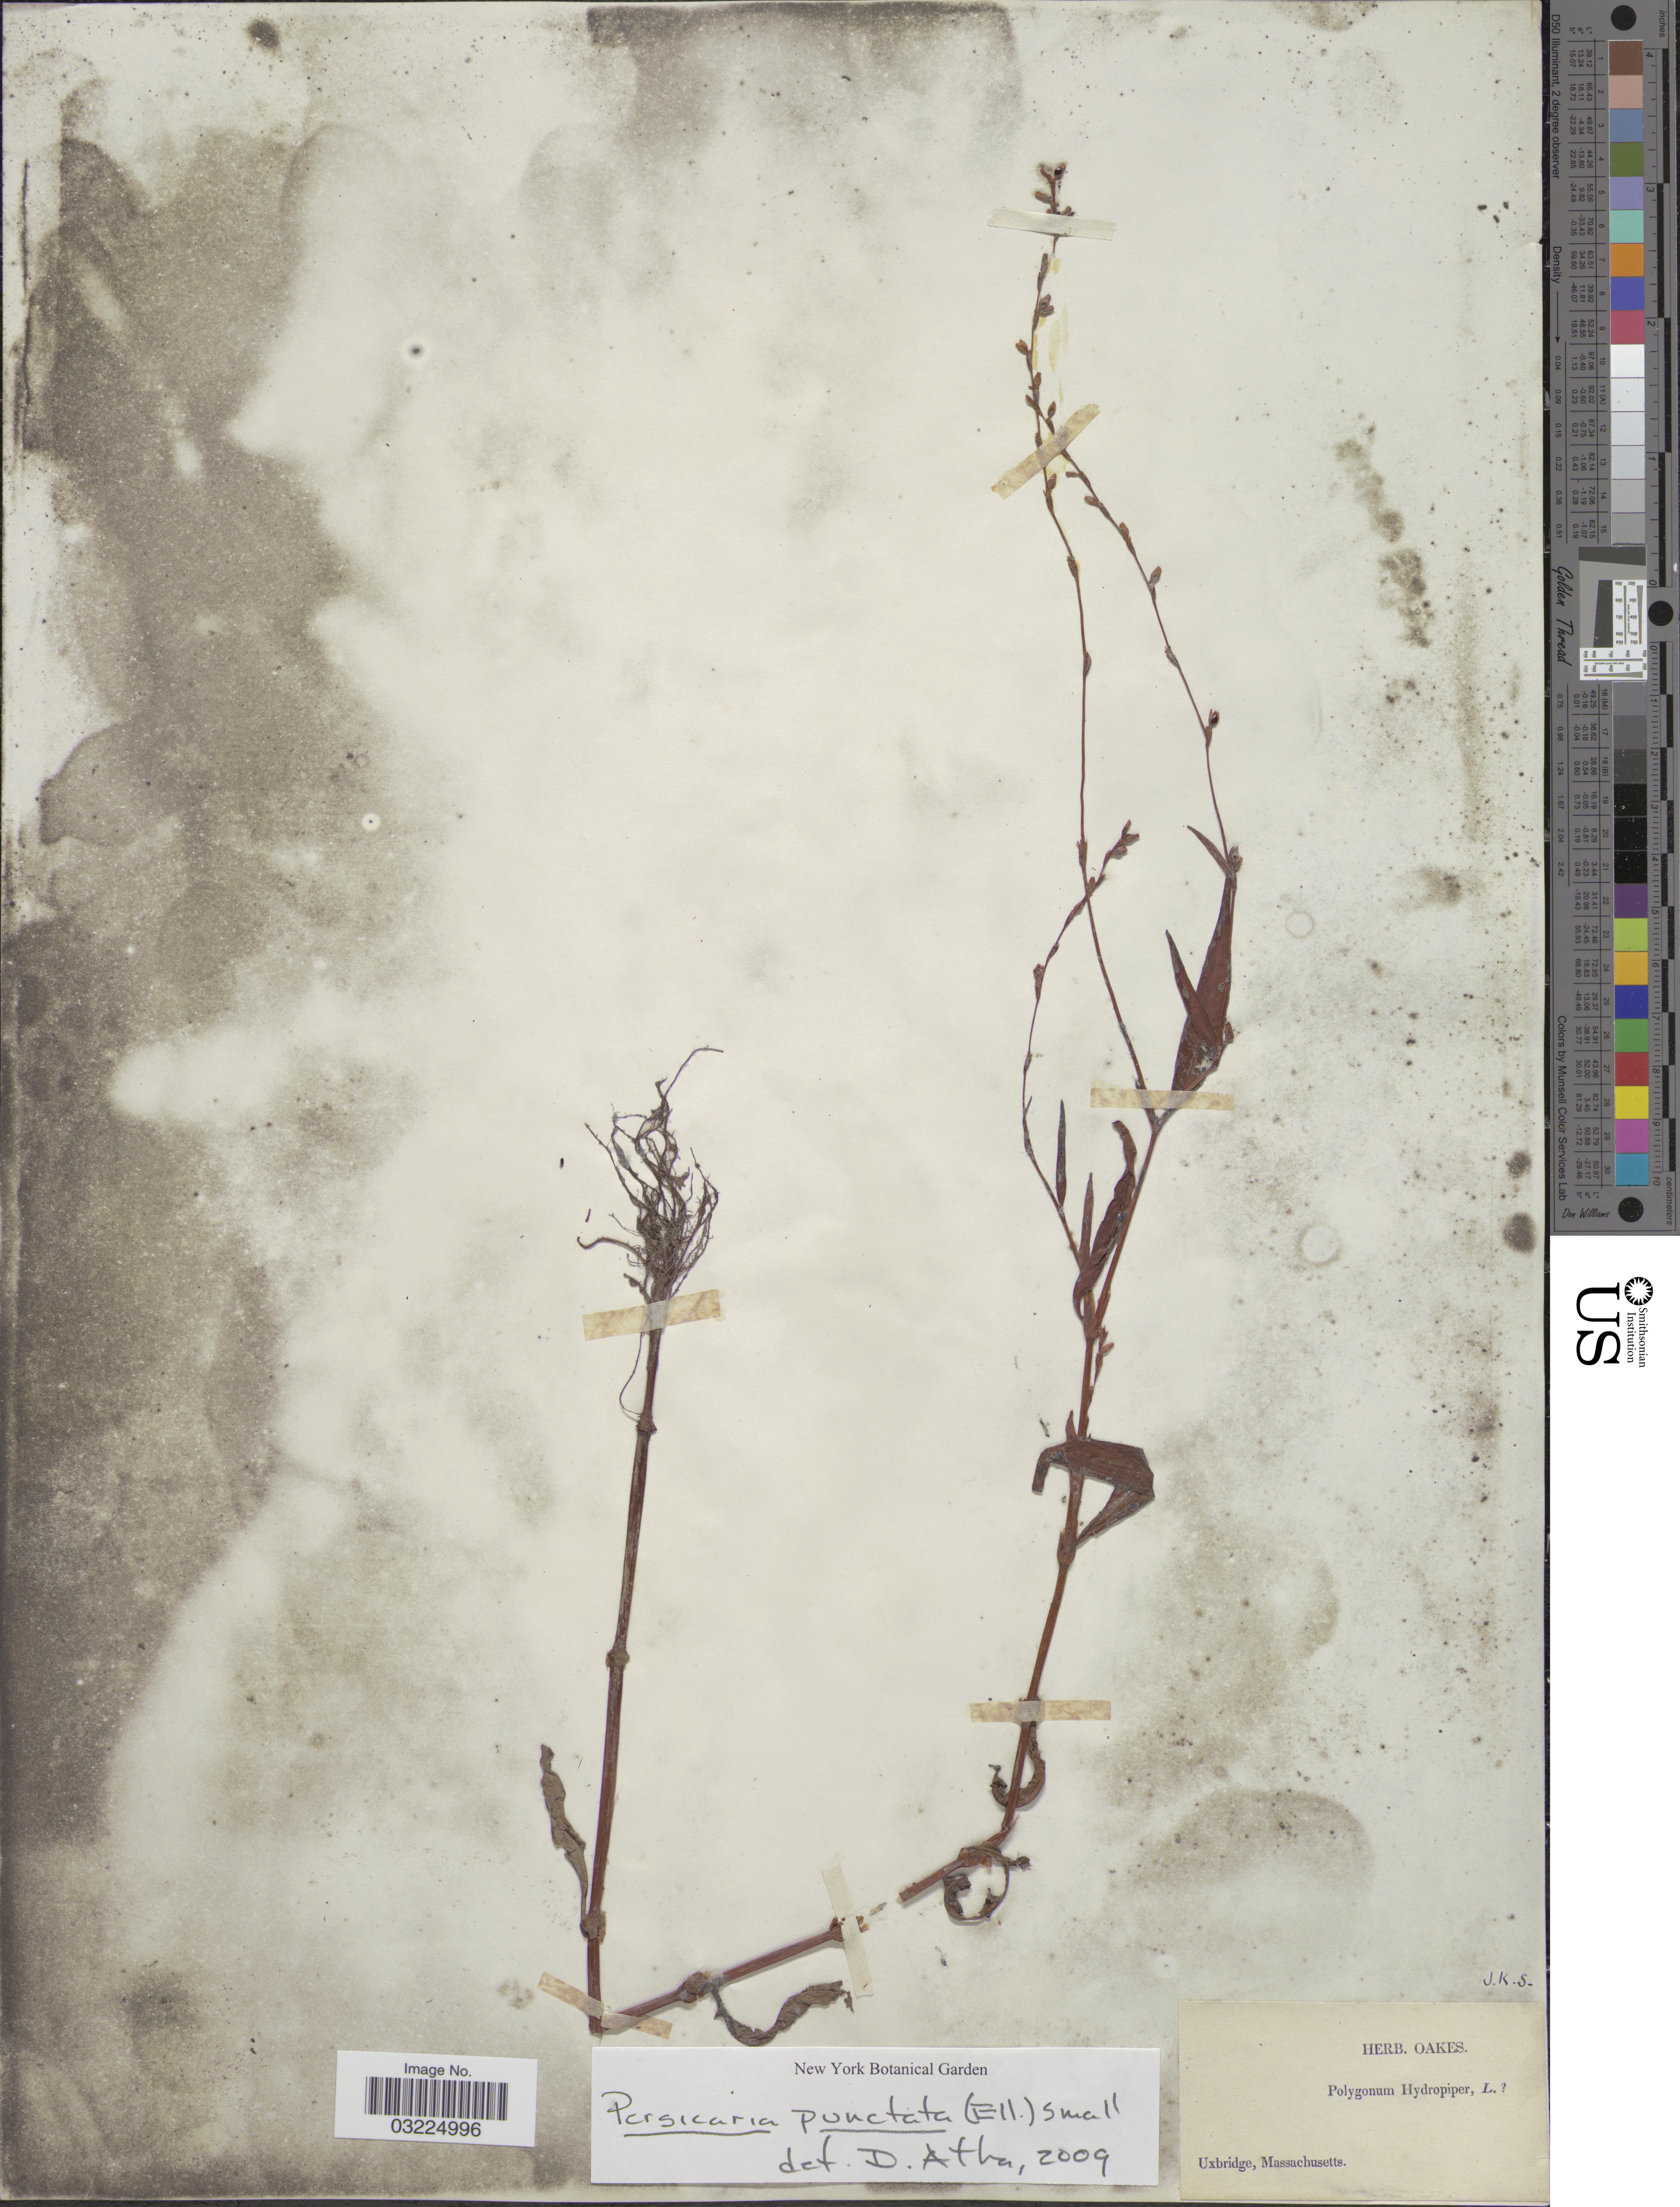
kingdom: Plantae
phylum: Tracheophyta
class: Magnoliopsida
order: Caryophyllales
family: Polygonaceae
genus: Persicaria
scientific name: Persicaria punctata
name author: (Elliott) Small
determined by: Atha, D. E.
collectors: ex herb. Oakes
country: United States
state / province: Massachusetts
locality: Uxbridge.